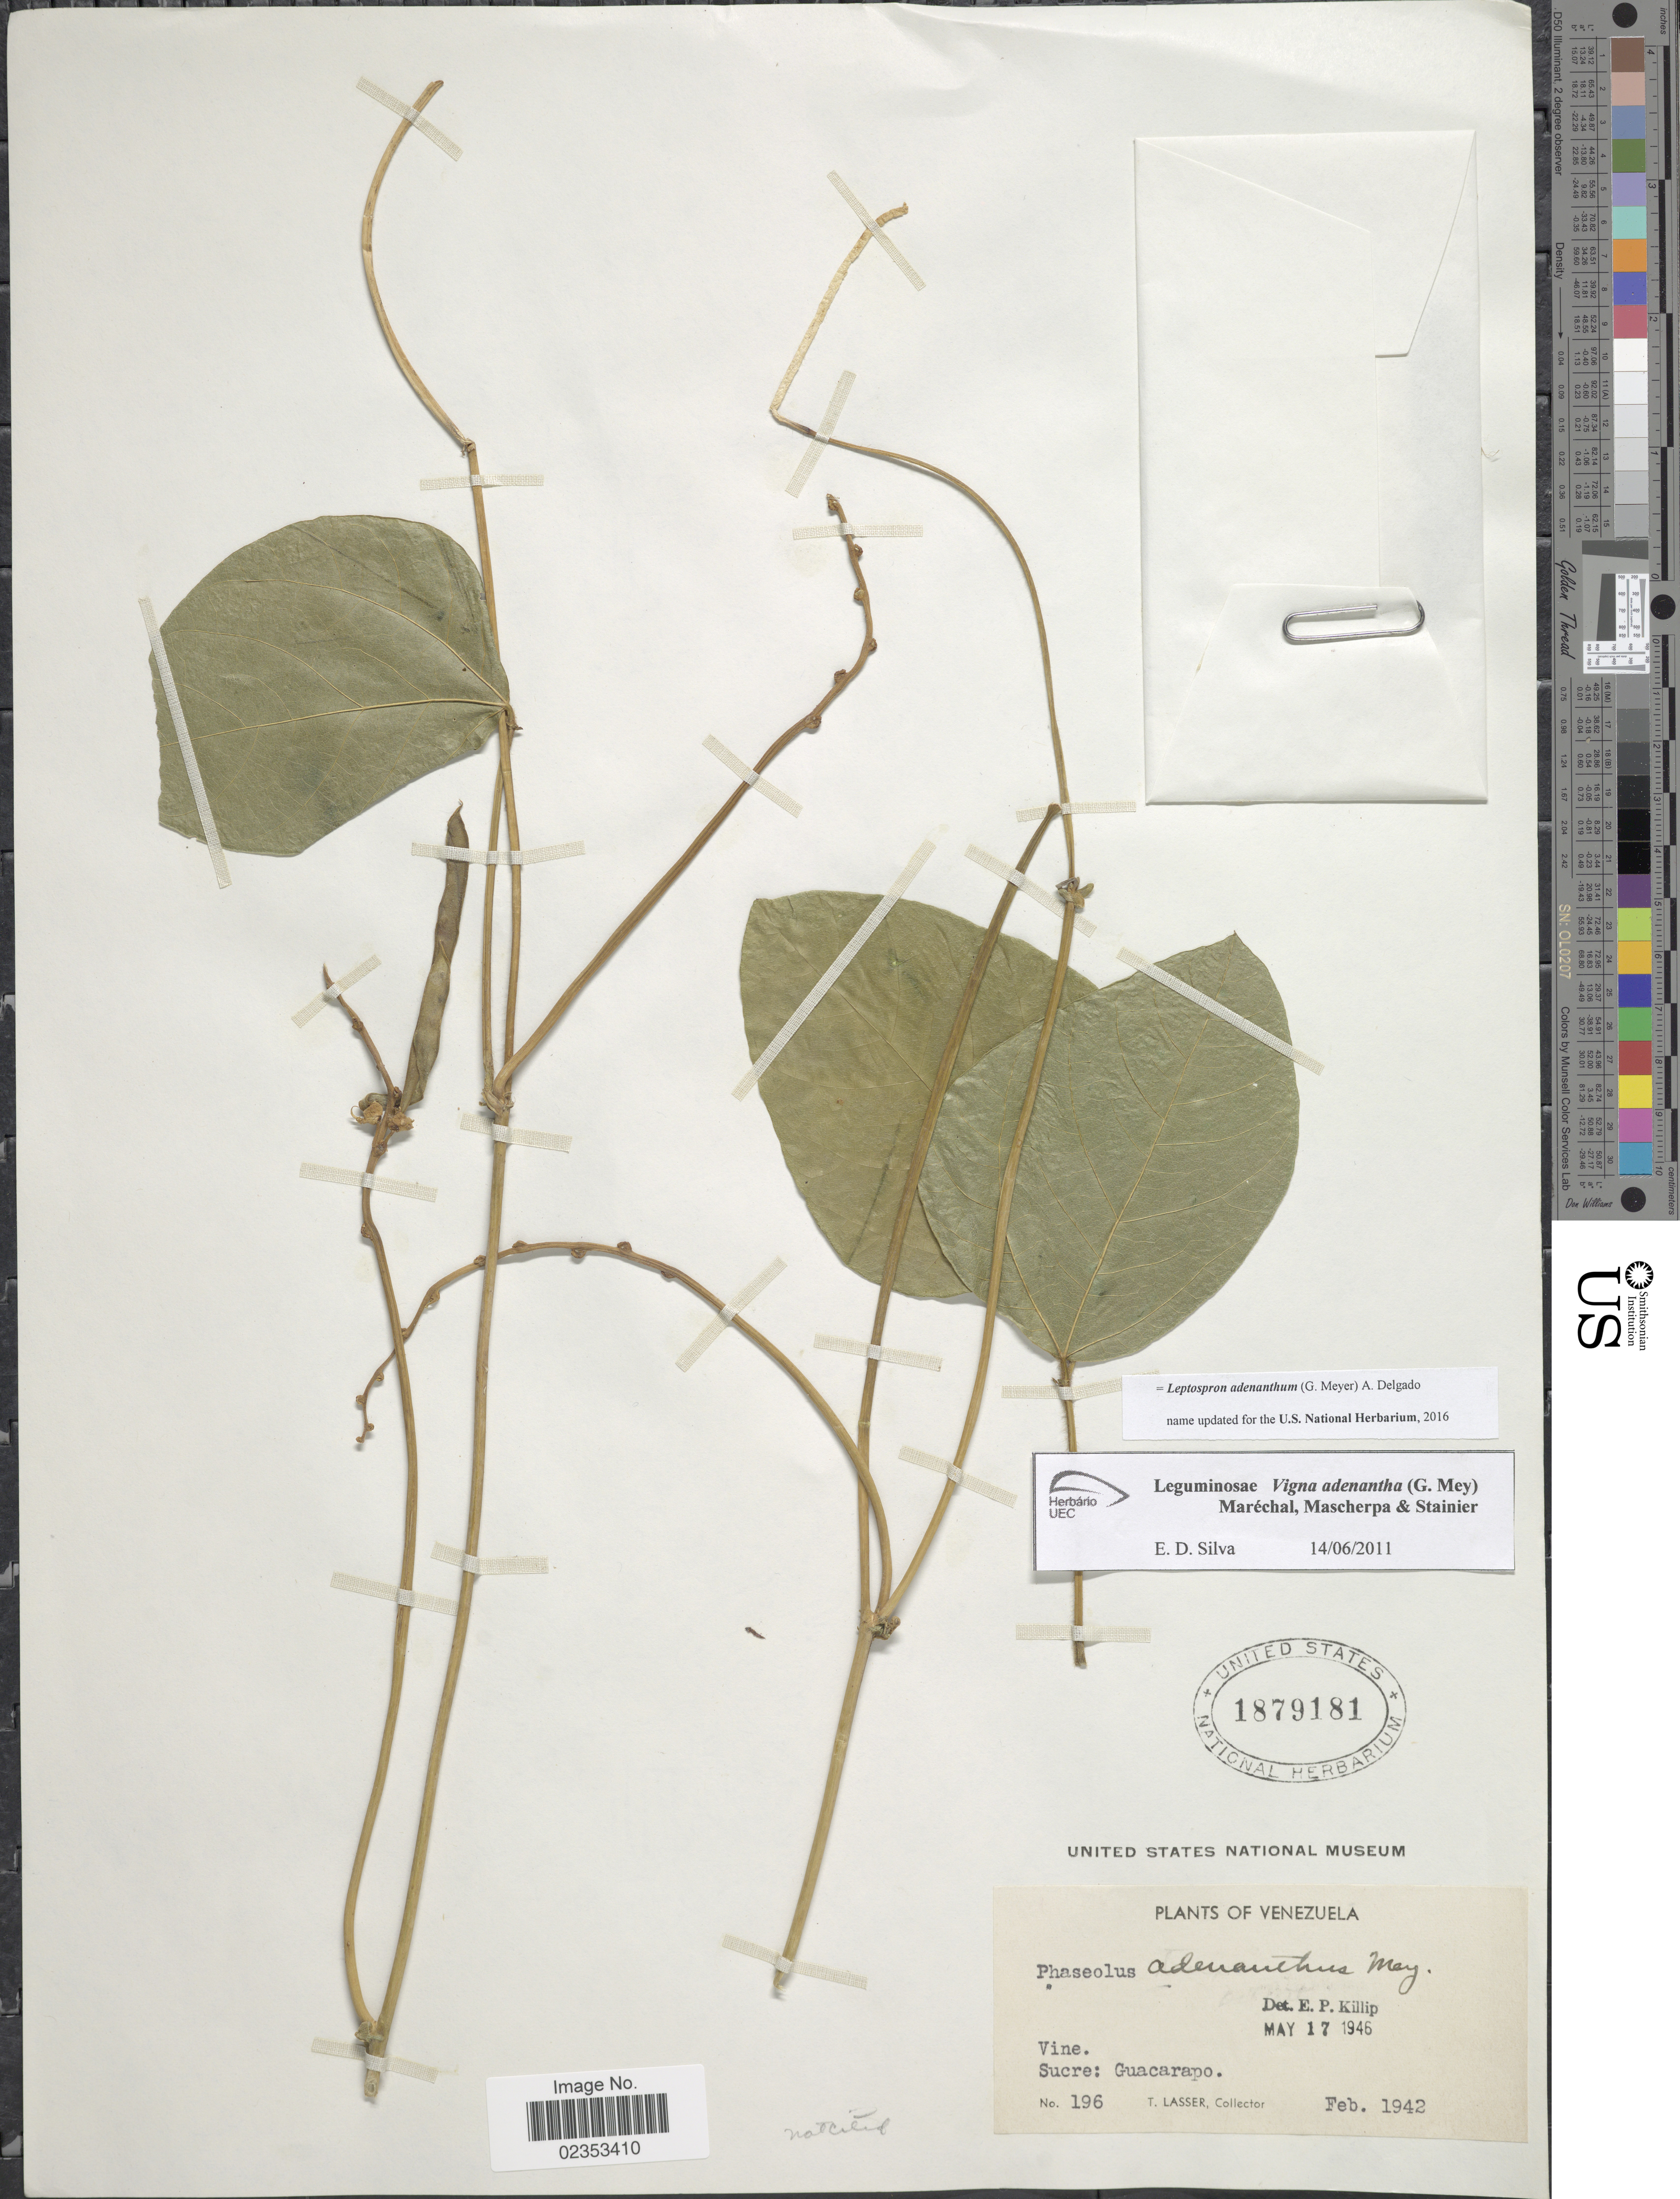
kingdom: Plantae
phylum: Tracheophyta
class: Magnoliopsida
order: Fabales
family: Fabaceae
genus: Leptospron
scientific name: Leptospron adenanthum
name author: (G. Mey.) A. Delgado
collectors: T. Lasser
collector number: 196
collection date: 1942-02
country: Venezuela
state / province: Sucre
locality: Guacarapo.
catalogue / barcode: US 1879181